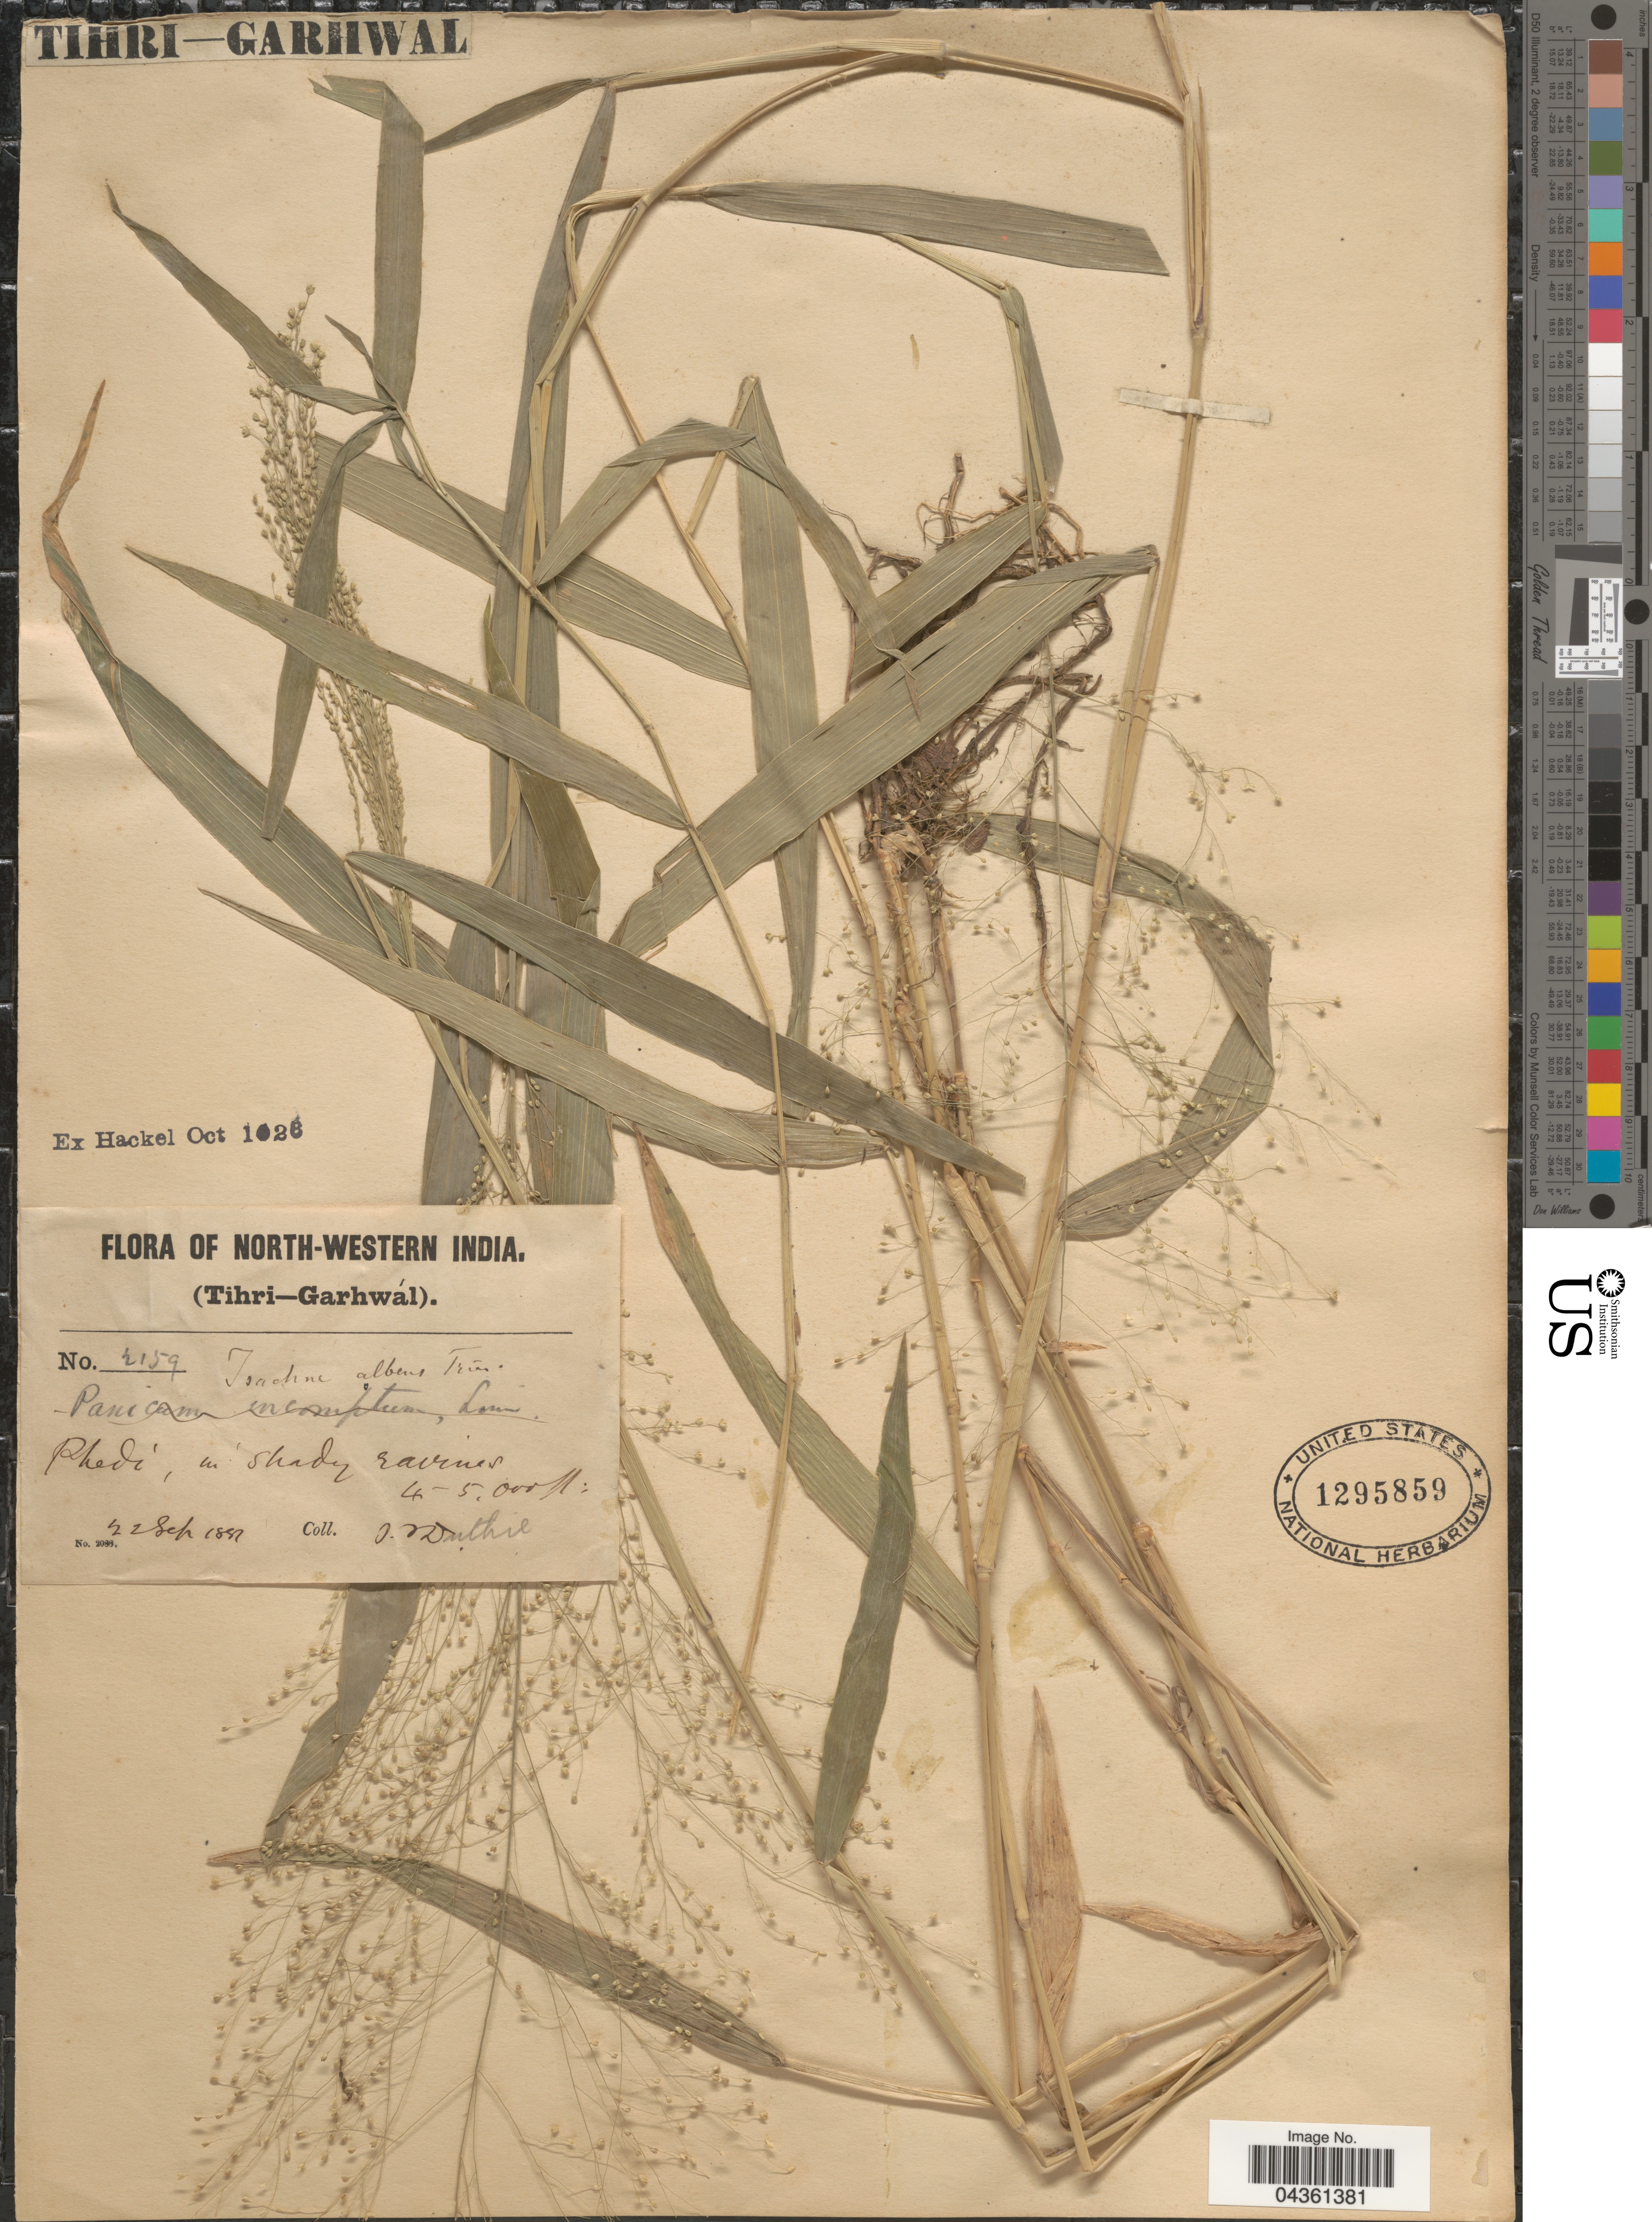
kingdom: Plantae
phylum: Tracheophyta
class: Liliopsida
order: Poales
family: Poaceae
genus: Isachne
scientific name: Isachne albens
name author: Trin.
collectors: J. F. Duthie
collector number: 2159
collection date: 1881-09-22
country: India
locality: North-Western India (Tihri-Garhwál). Phedì.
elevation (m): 1219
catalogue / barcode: US 1295859